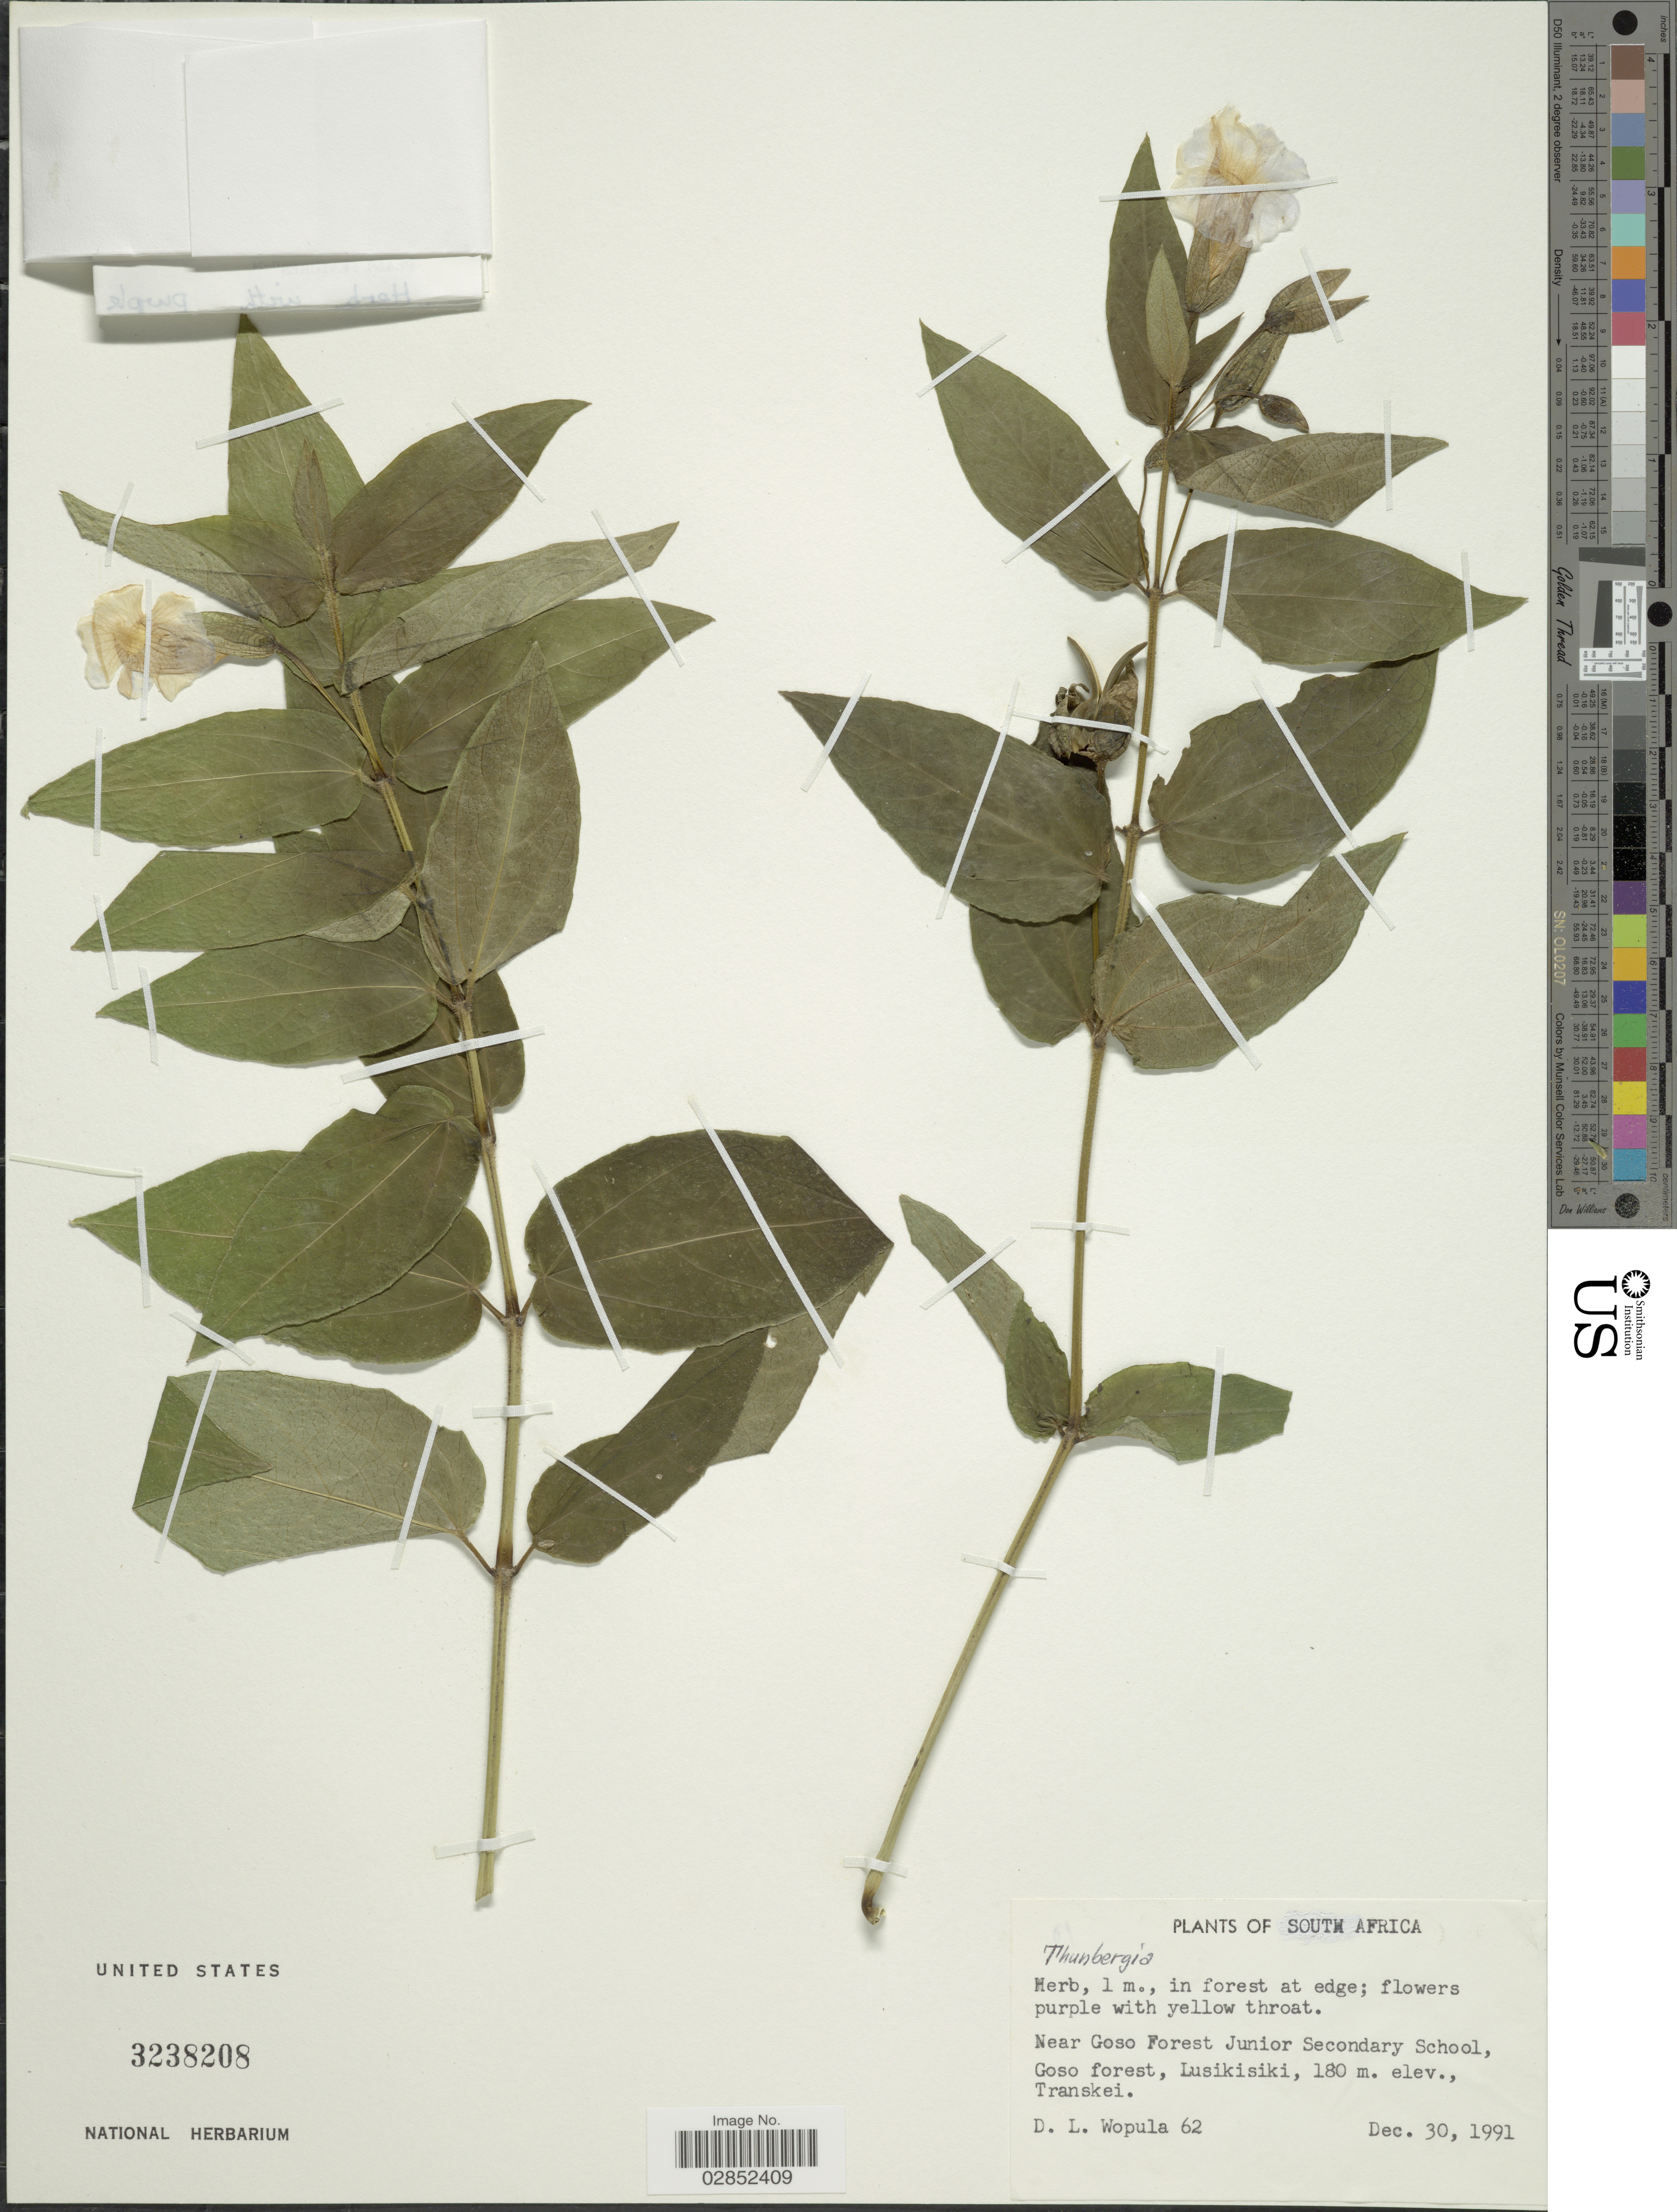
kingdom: Plantae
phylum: Tracheophyta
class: Magnoliopsida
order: Lamiales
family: Acanthaceae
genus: Thunbergia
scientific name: Thunbergia sp.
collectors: D. Wopula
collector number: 62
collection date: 1991-12-30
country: South Africa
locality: Near Goso Forest Junior Secondary School, Goso Forest, Lusikisiki, Transkei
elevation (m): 180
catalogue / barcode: US 3238208